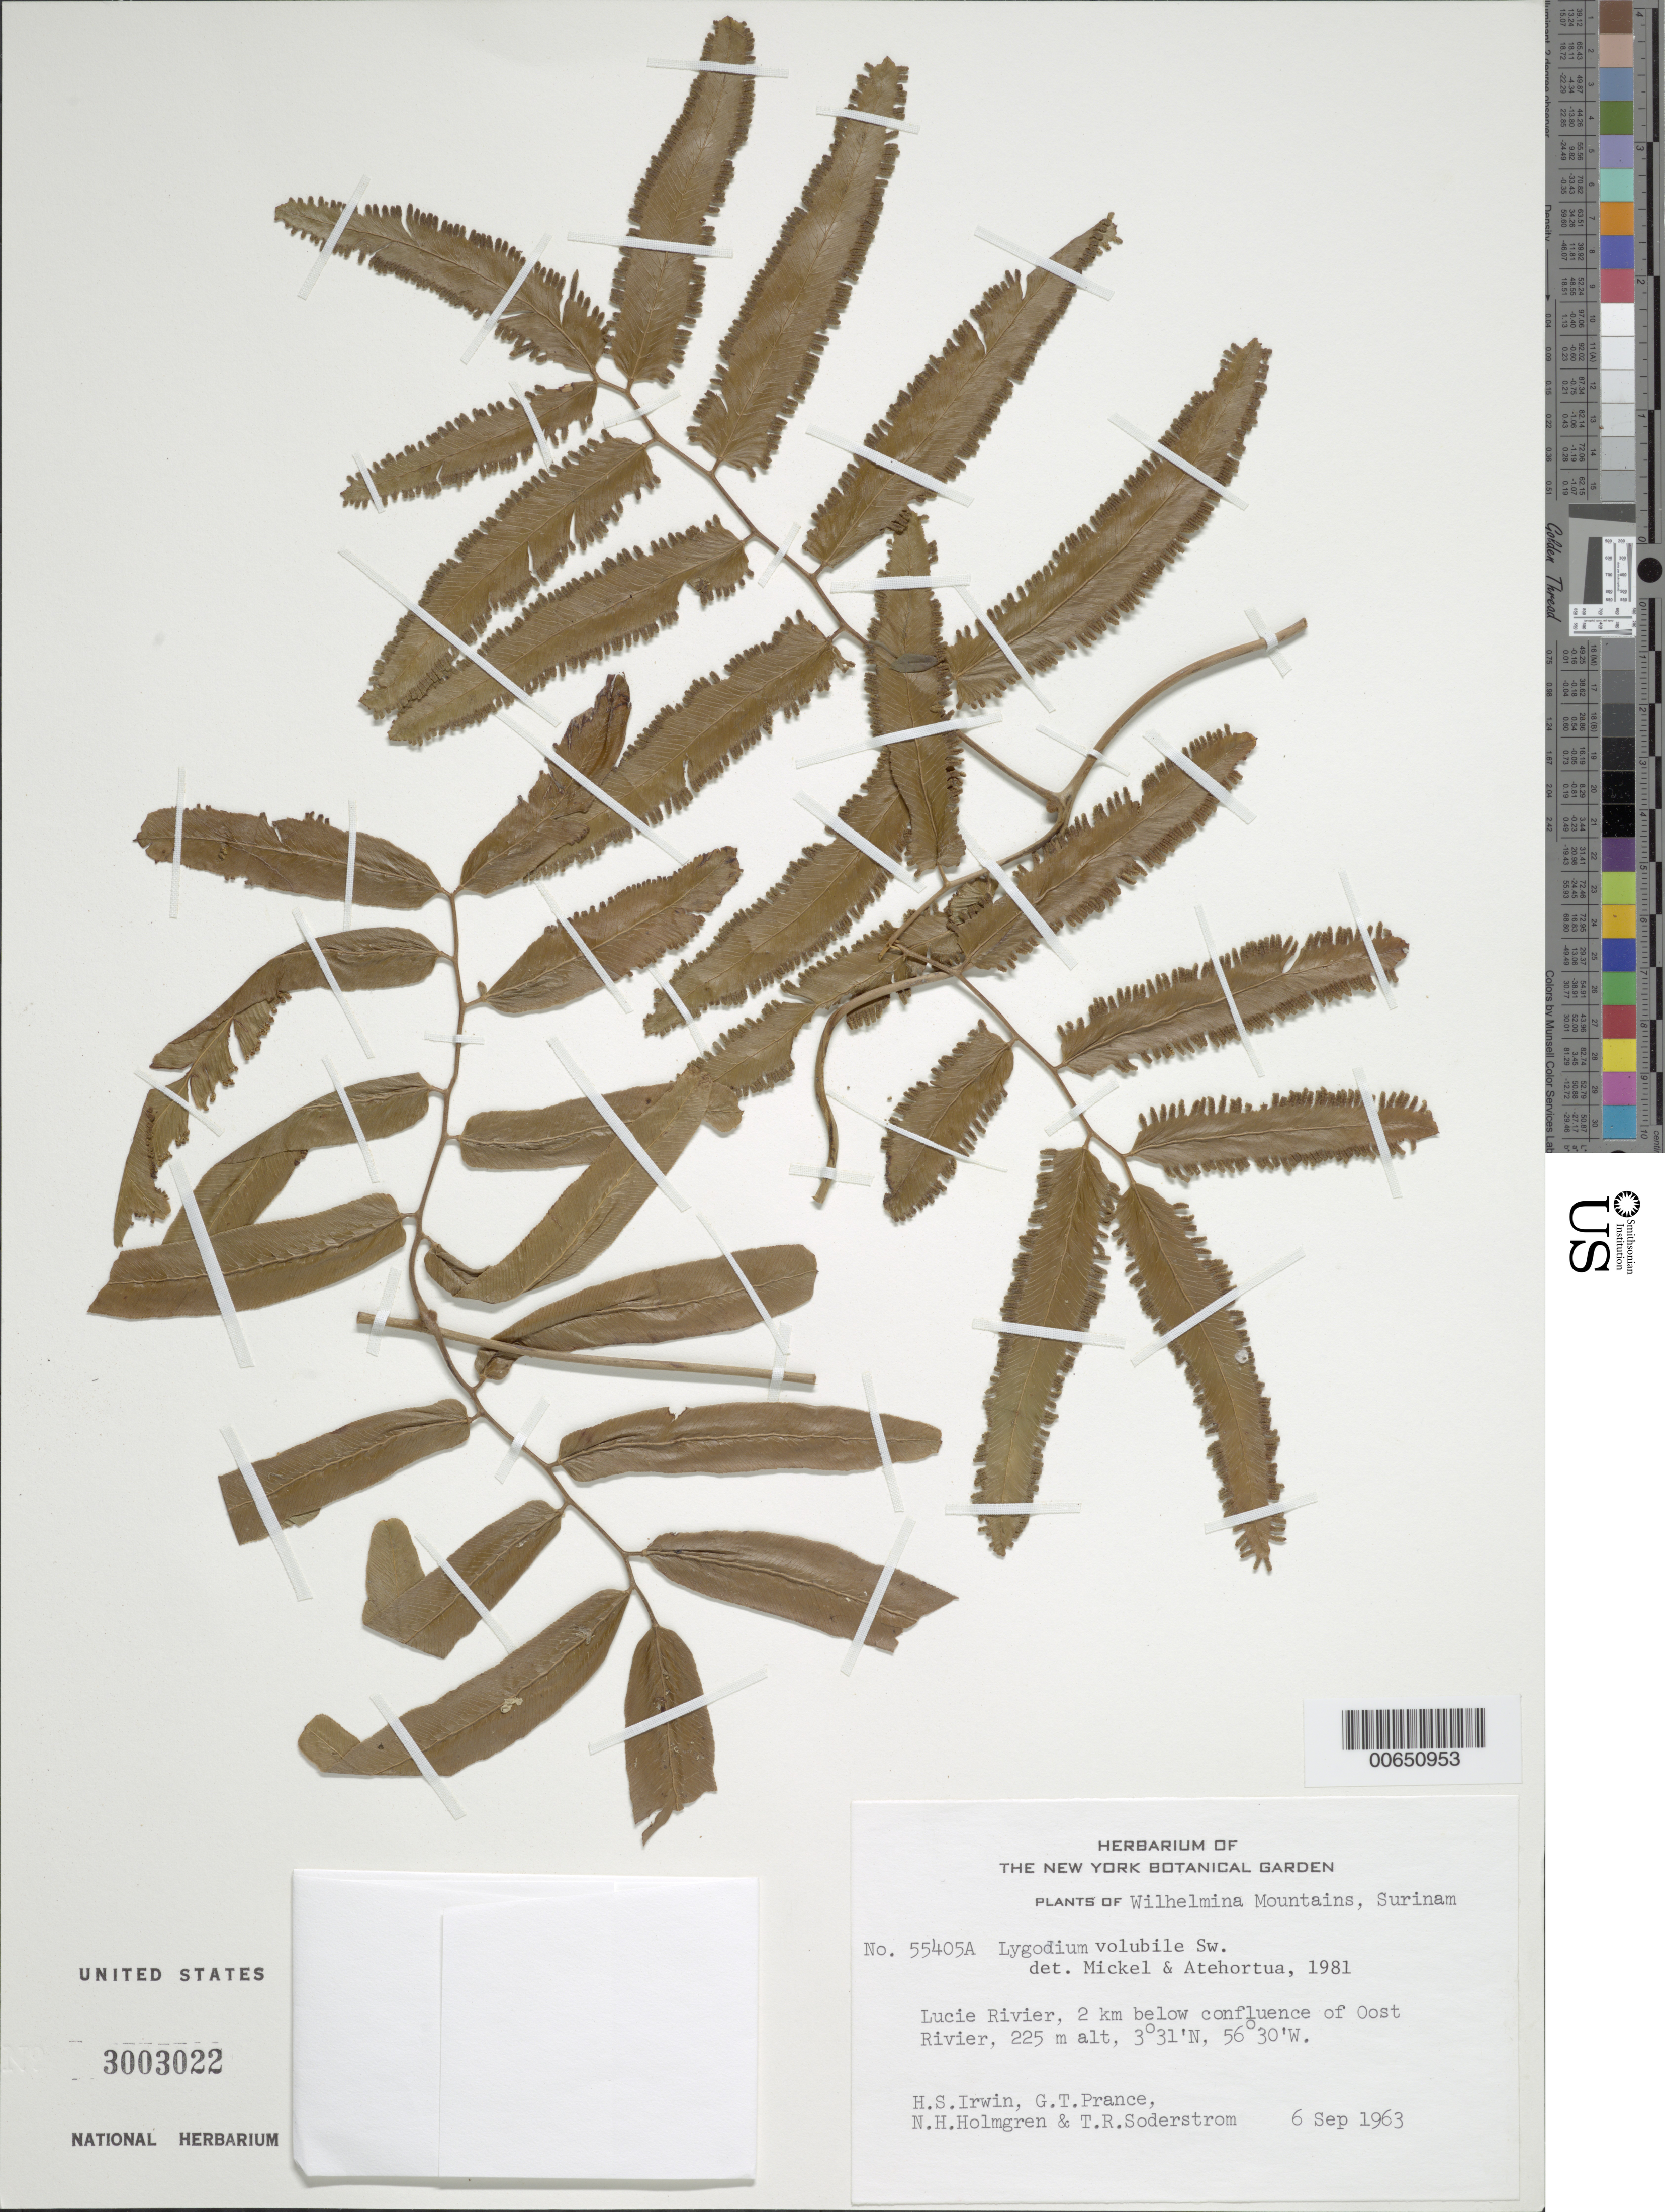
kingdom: Plantae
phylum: Tracheophyta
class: Polypodiopsida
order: Schizaeales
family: Lygodiaceae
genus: Lygodium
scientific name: Lygodium volubile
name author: Sw.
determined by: Mickel, J. T.; Atehortúa, L. G.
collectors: H. Irwin, G. T. Prance, T. R. Soderstrom & N. H. Holmgren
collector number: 55405 A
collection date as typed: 6-Sep-63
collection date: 1963-09-06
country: Suriname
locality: Lucie R., 2 km below confl. with Oost R., Wilhelmina Gebergte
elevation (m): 225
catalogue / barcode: US 3003022